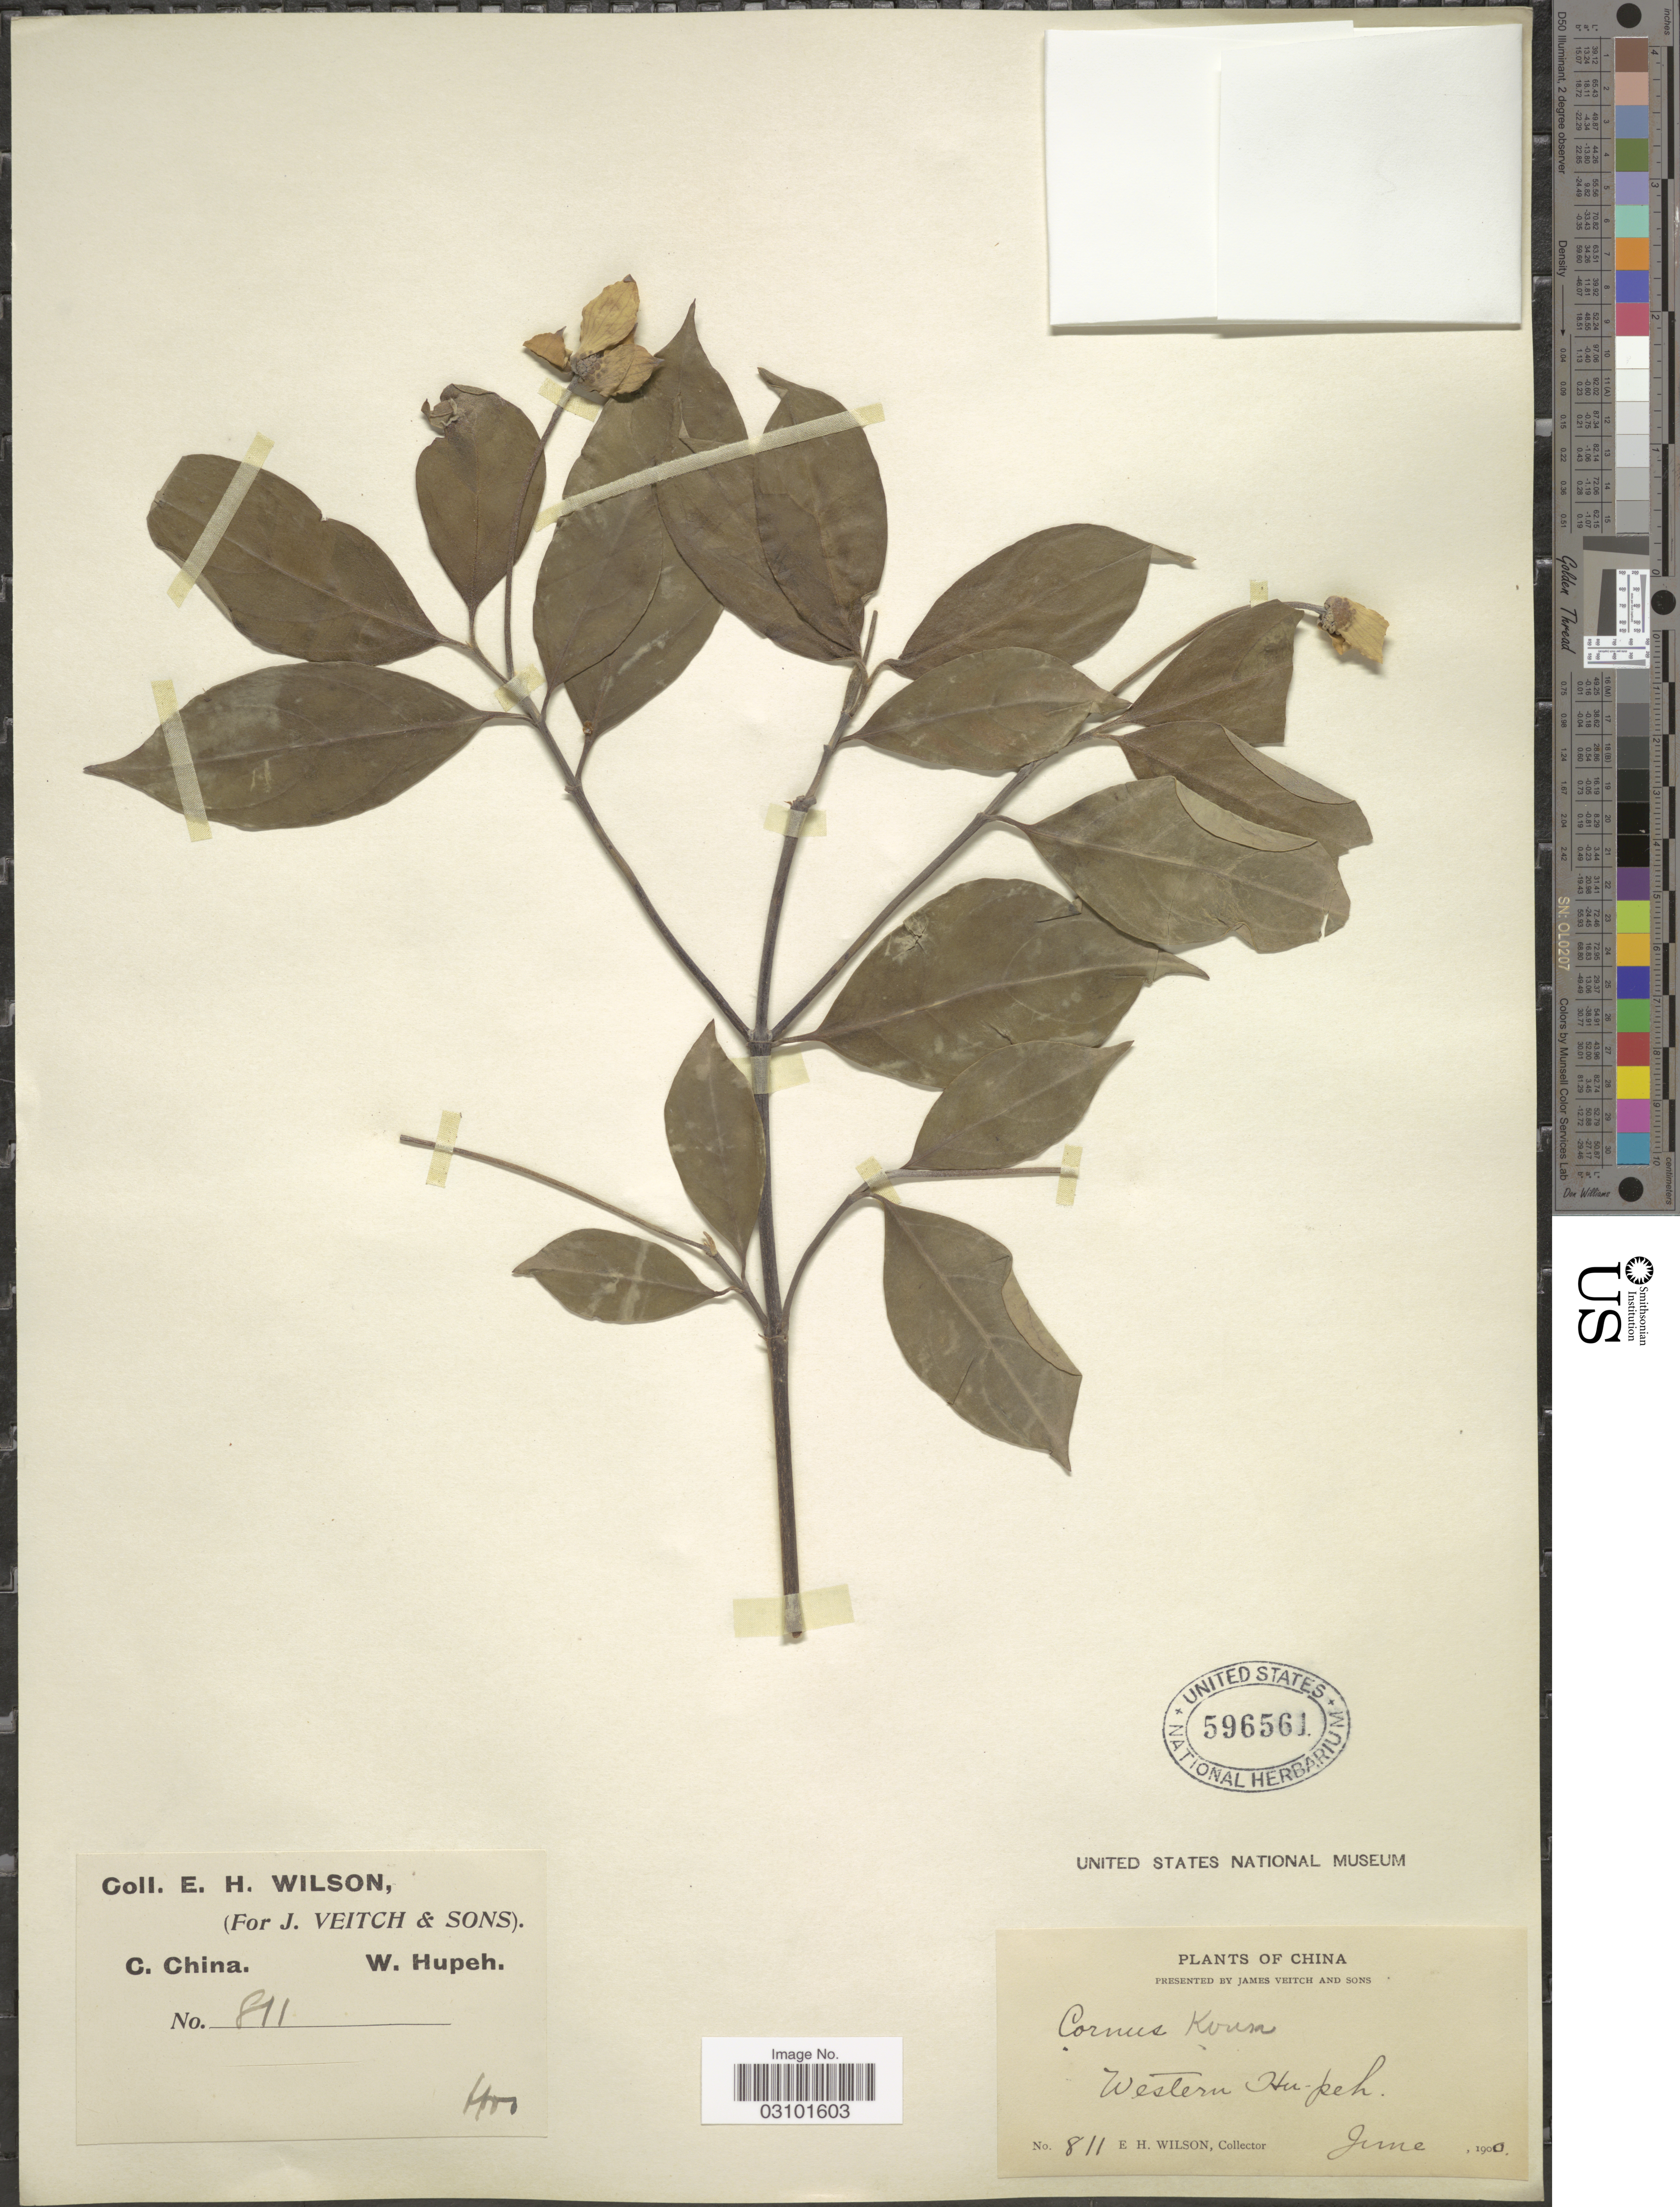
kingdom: Plantae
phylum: Tracheophyta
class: Magnoliopsida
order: Cornales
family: Cornaceae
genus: Cornus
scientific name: Cornus kousa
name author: F. Buerger ex Miq.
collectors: E. Wilson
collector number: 811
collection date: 1900-06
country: China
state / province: Hubei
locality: Western Hu-peh.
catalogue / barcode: US 596561